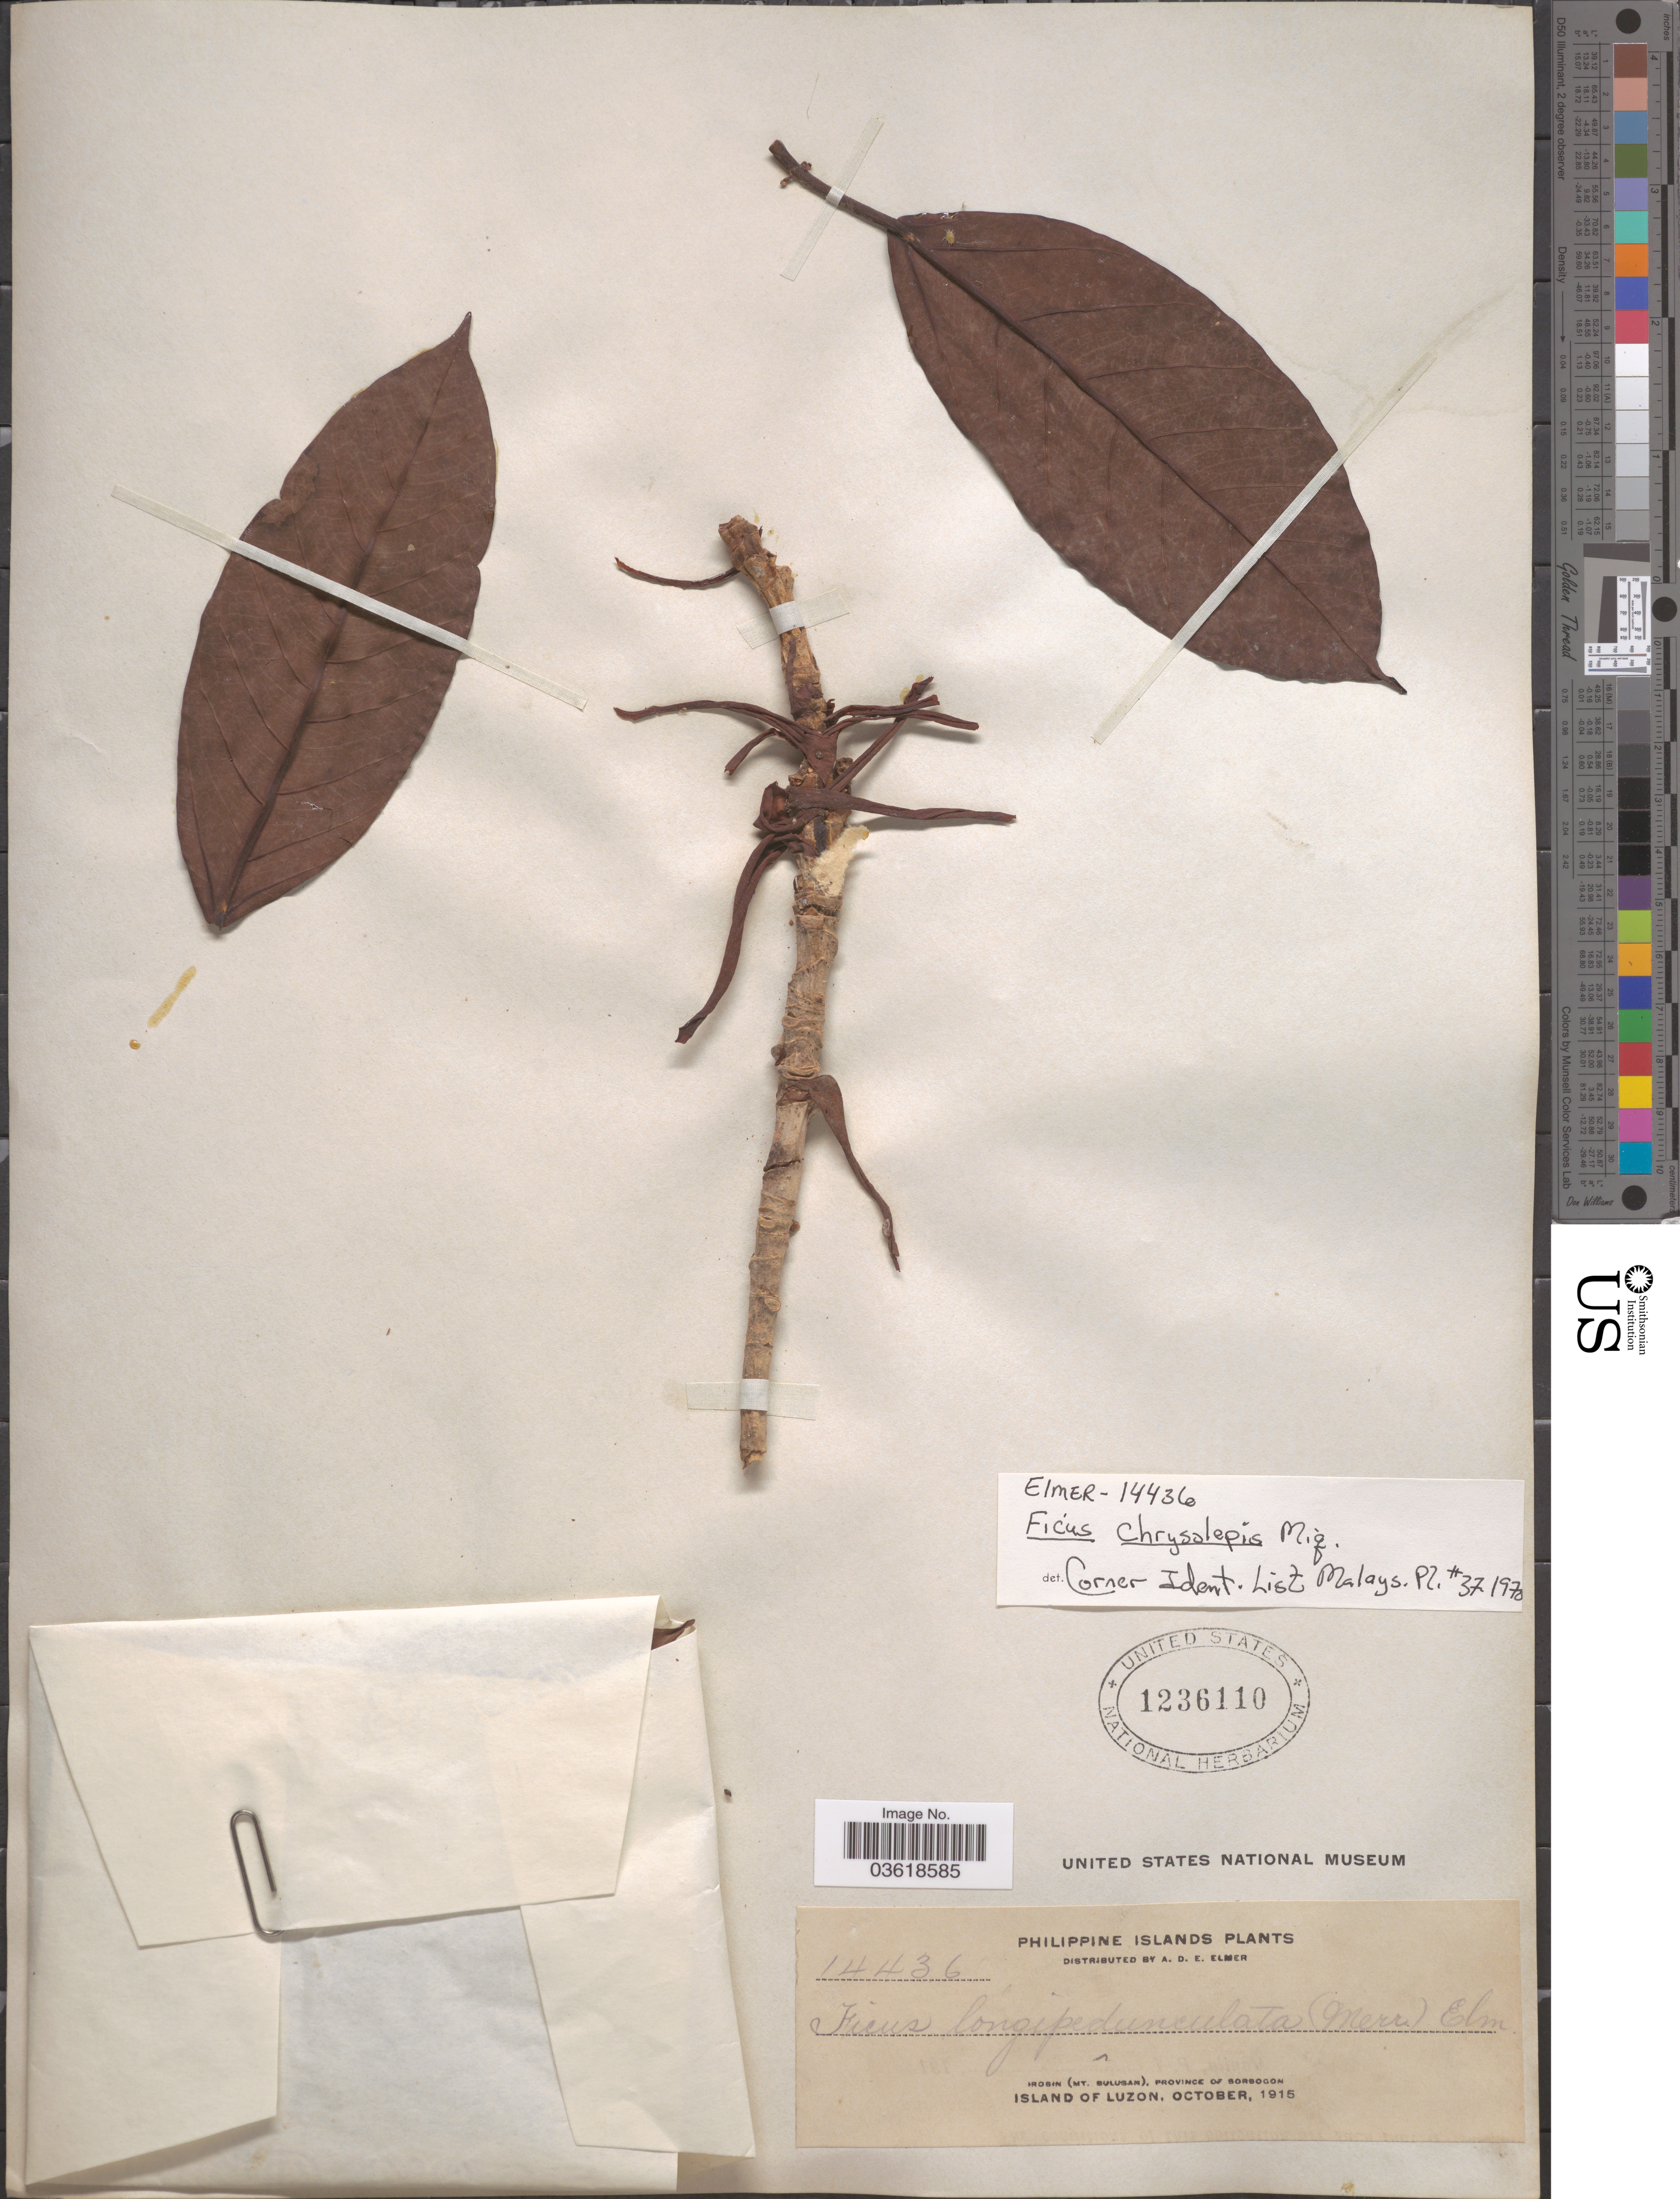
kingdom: Plantae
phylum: Tracheophyta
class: Magnoliopsida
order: Rosales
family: Moraceae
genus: Ficus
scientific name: Ficus chrysolepis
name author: Miq.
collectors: A. D. E. Elmer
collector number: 14436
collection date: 1915-10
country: Philippines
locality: Philippine Islands. Irosin (Mt. Bulusan), Province of Sorsogon. Island of Luzon.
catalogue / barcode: US 1236110